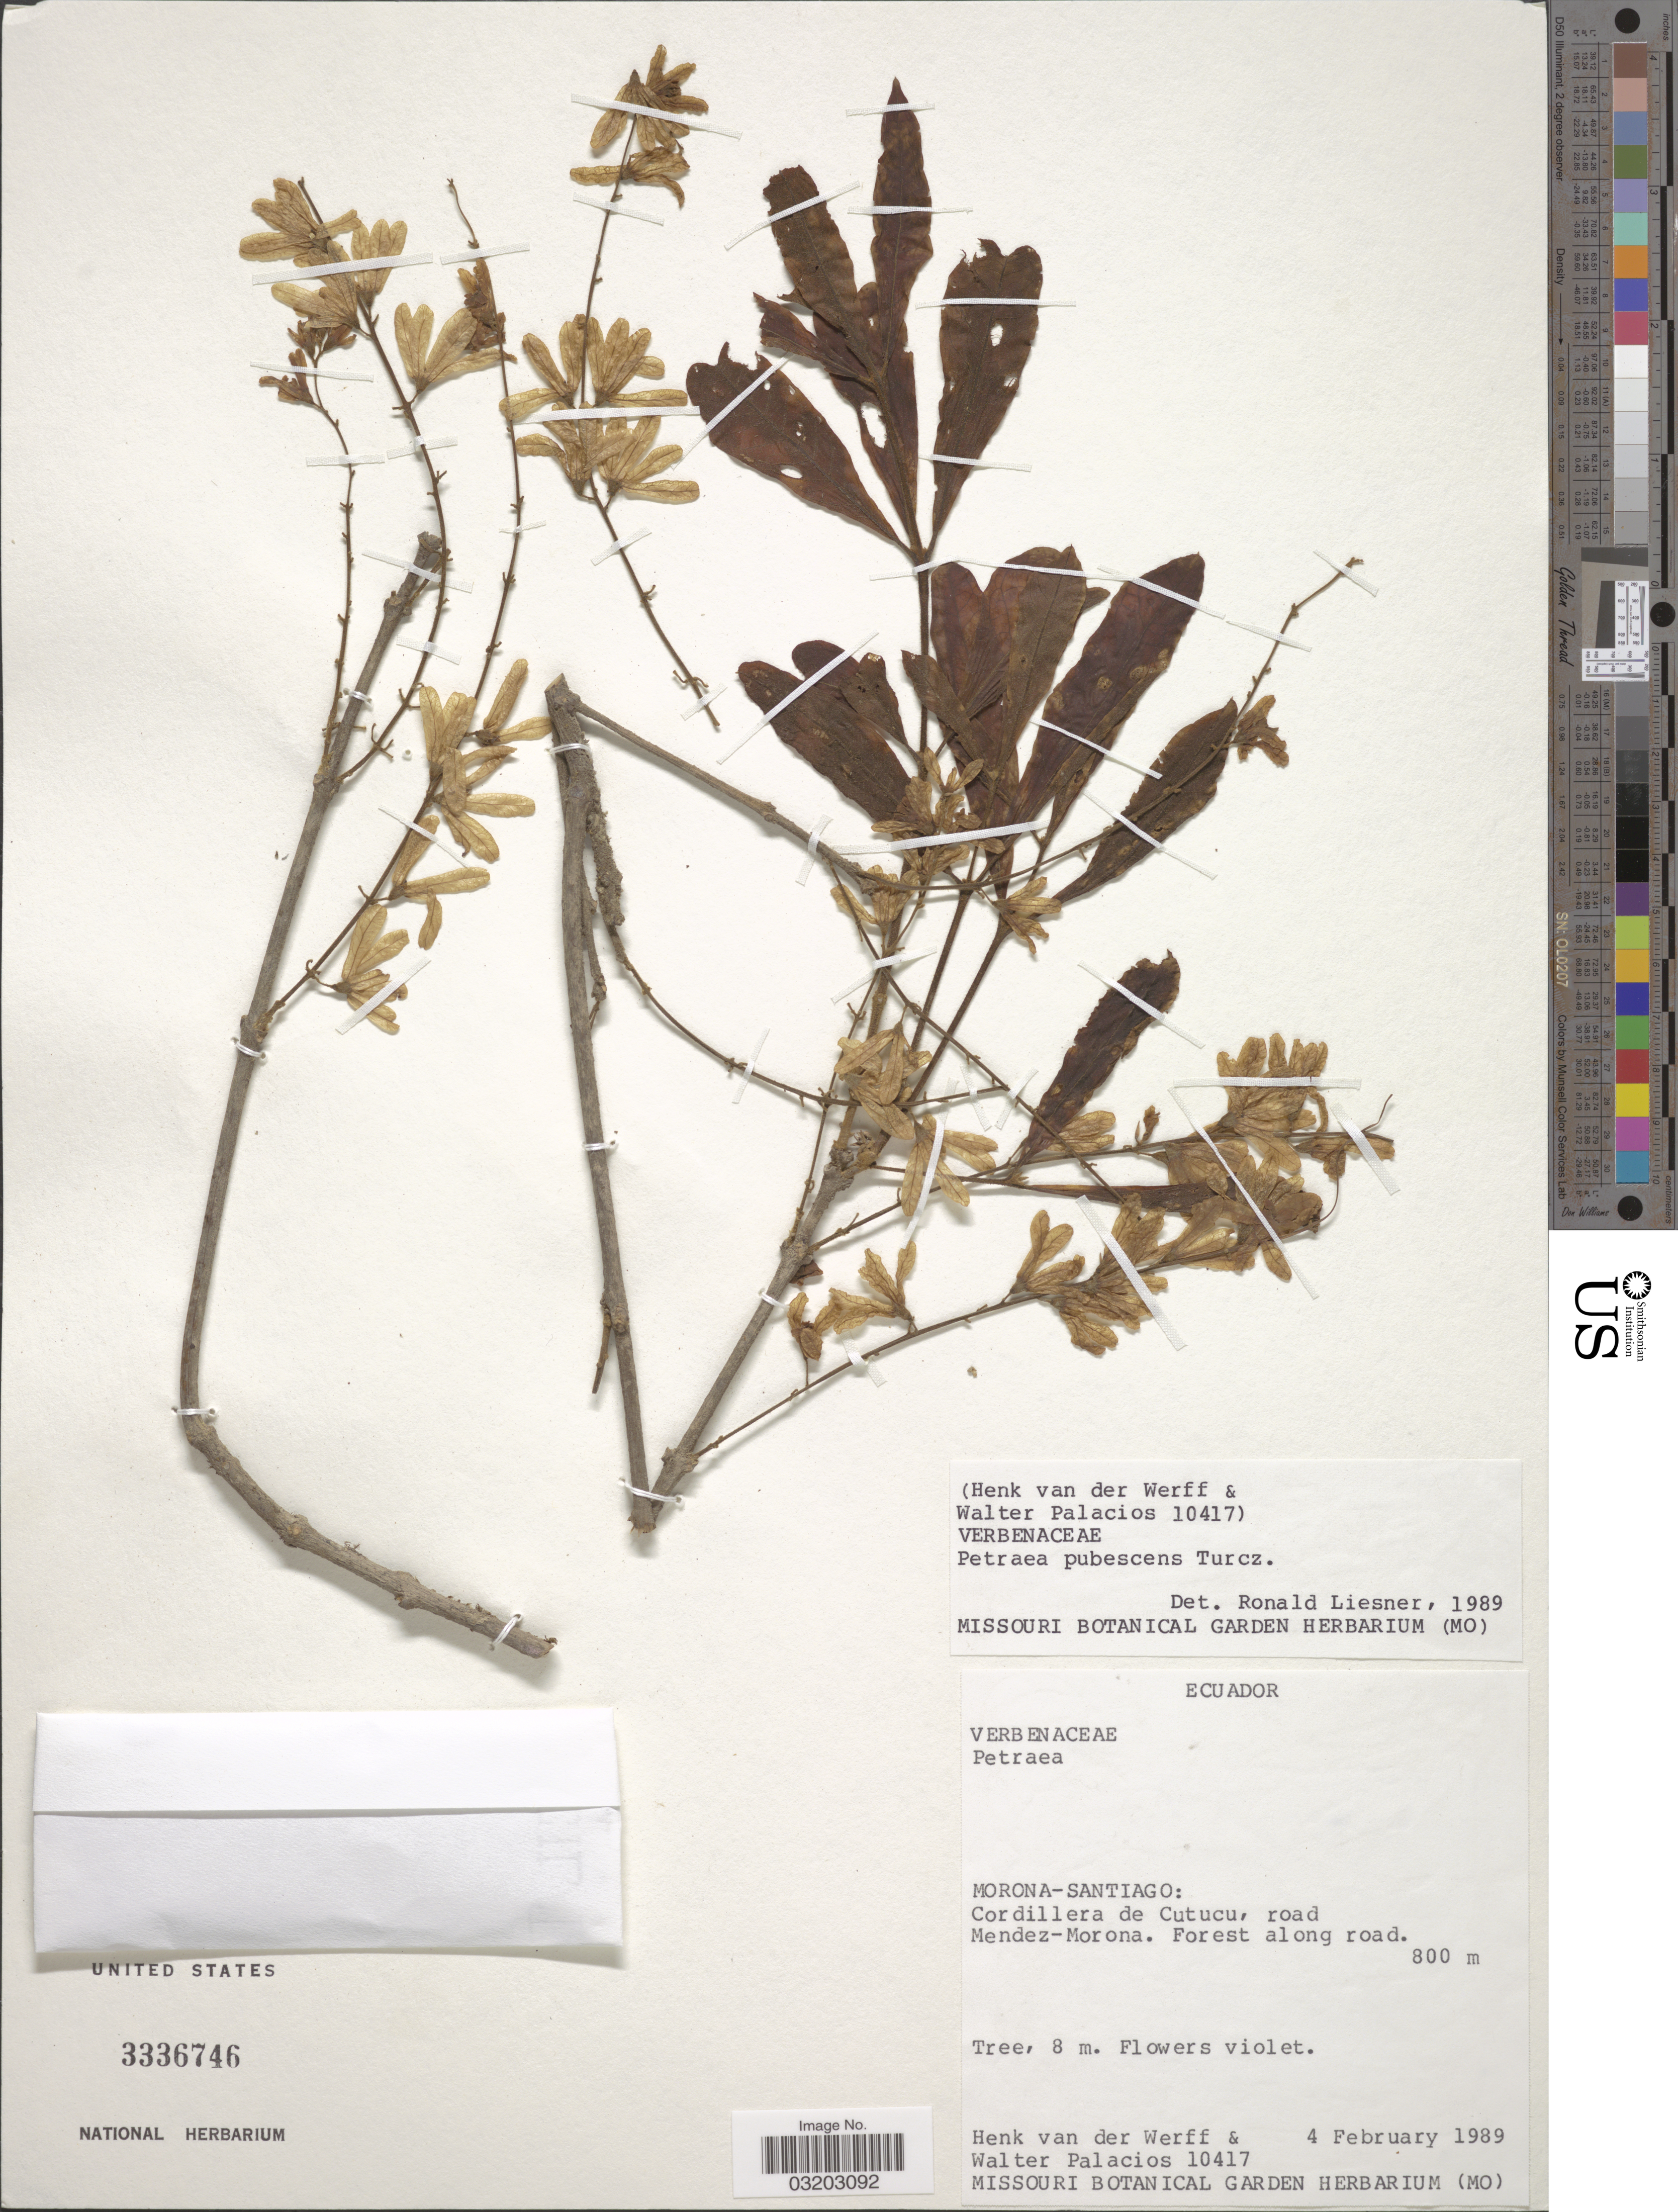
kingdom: Plantae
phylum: Tracheophyta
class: Magnoliopsida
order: Lamiales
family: Verbenaceae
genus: Petrea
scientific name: Petrea pubescens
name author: Turcz.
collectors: H. van der Werff & W. Palacios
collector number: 10417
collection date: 1989-02-04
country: Ecuador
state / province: Morona-Santiago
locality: Cordillera de Cutucu, road Mendez-Morona.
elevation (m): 800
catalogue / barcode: US 3336746